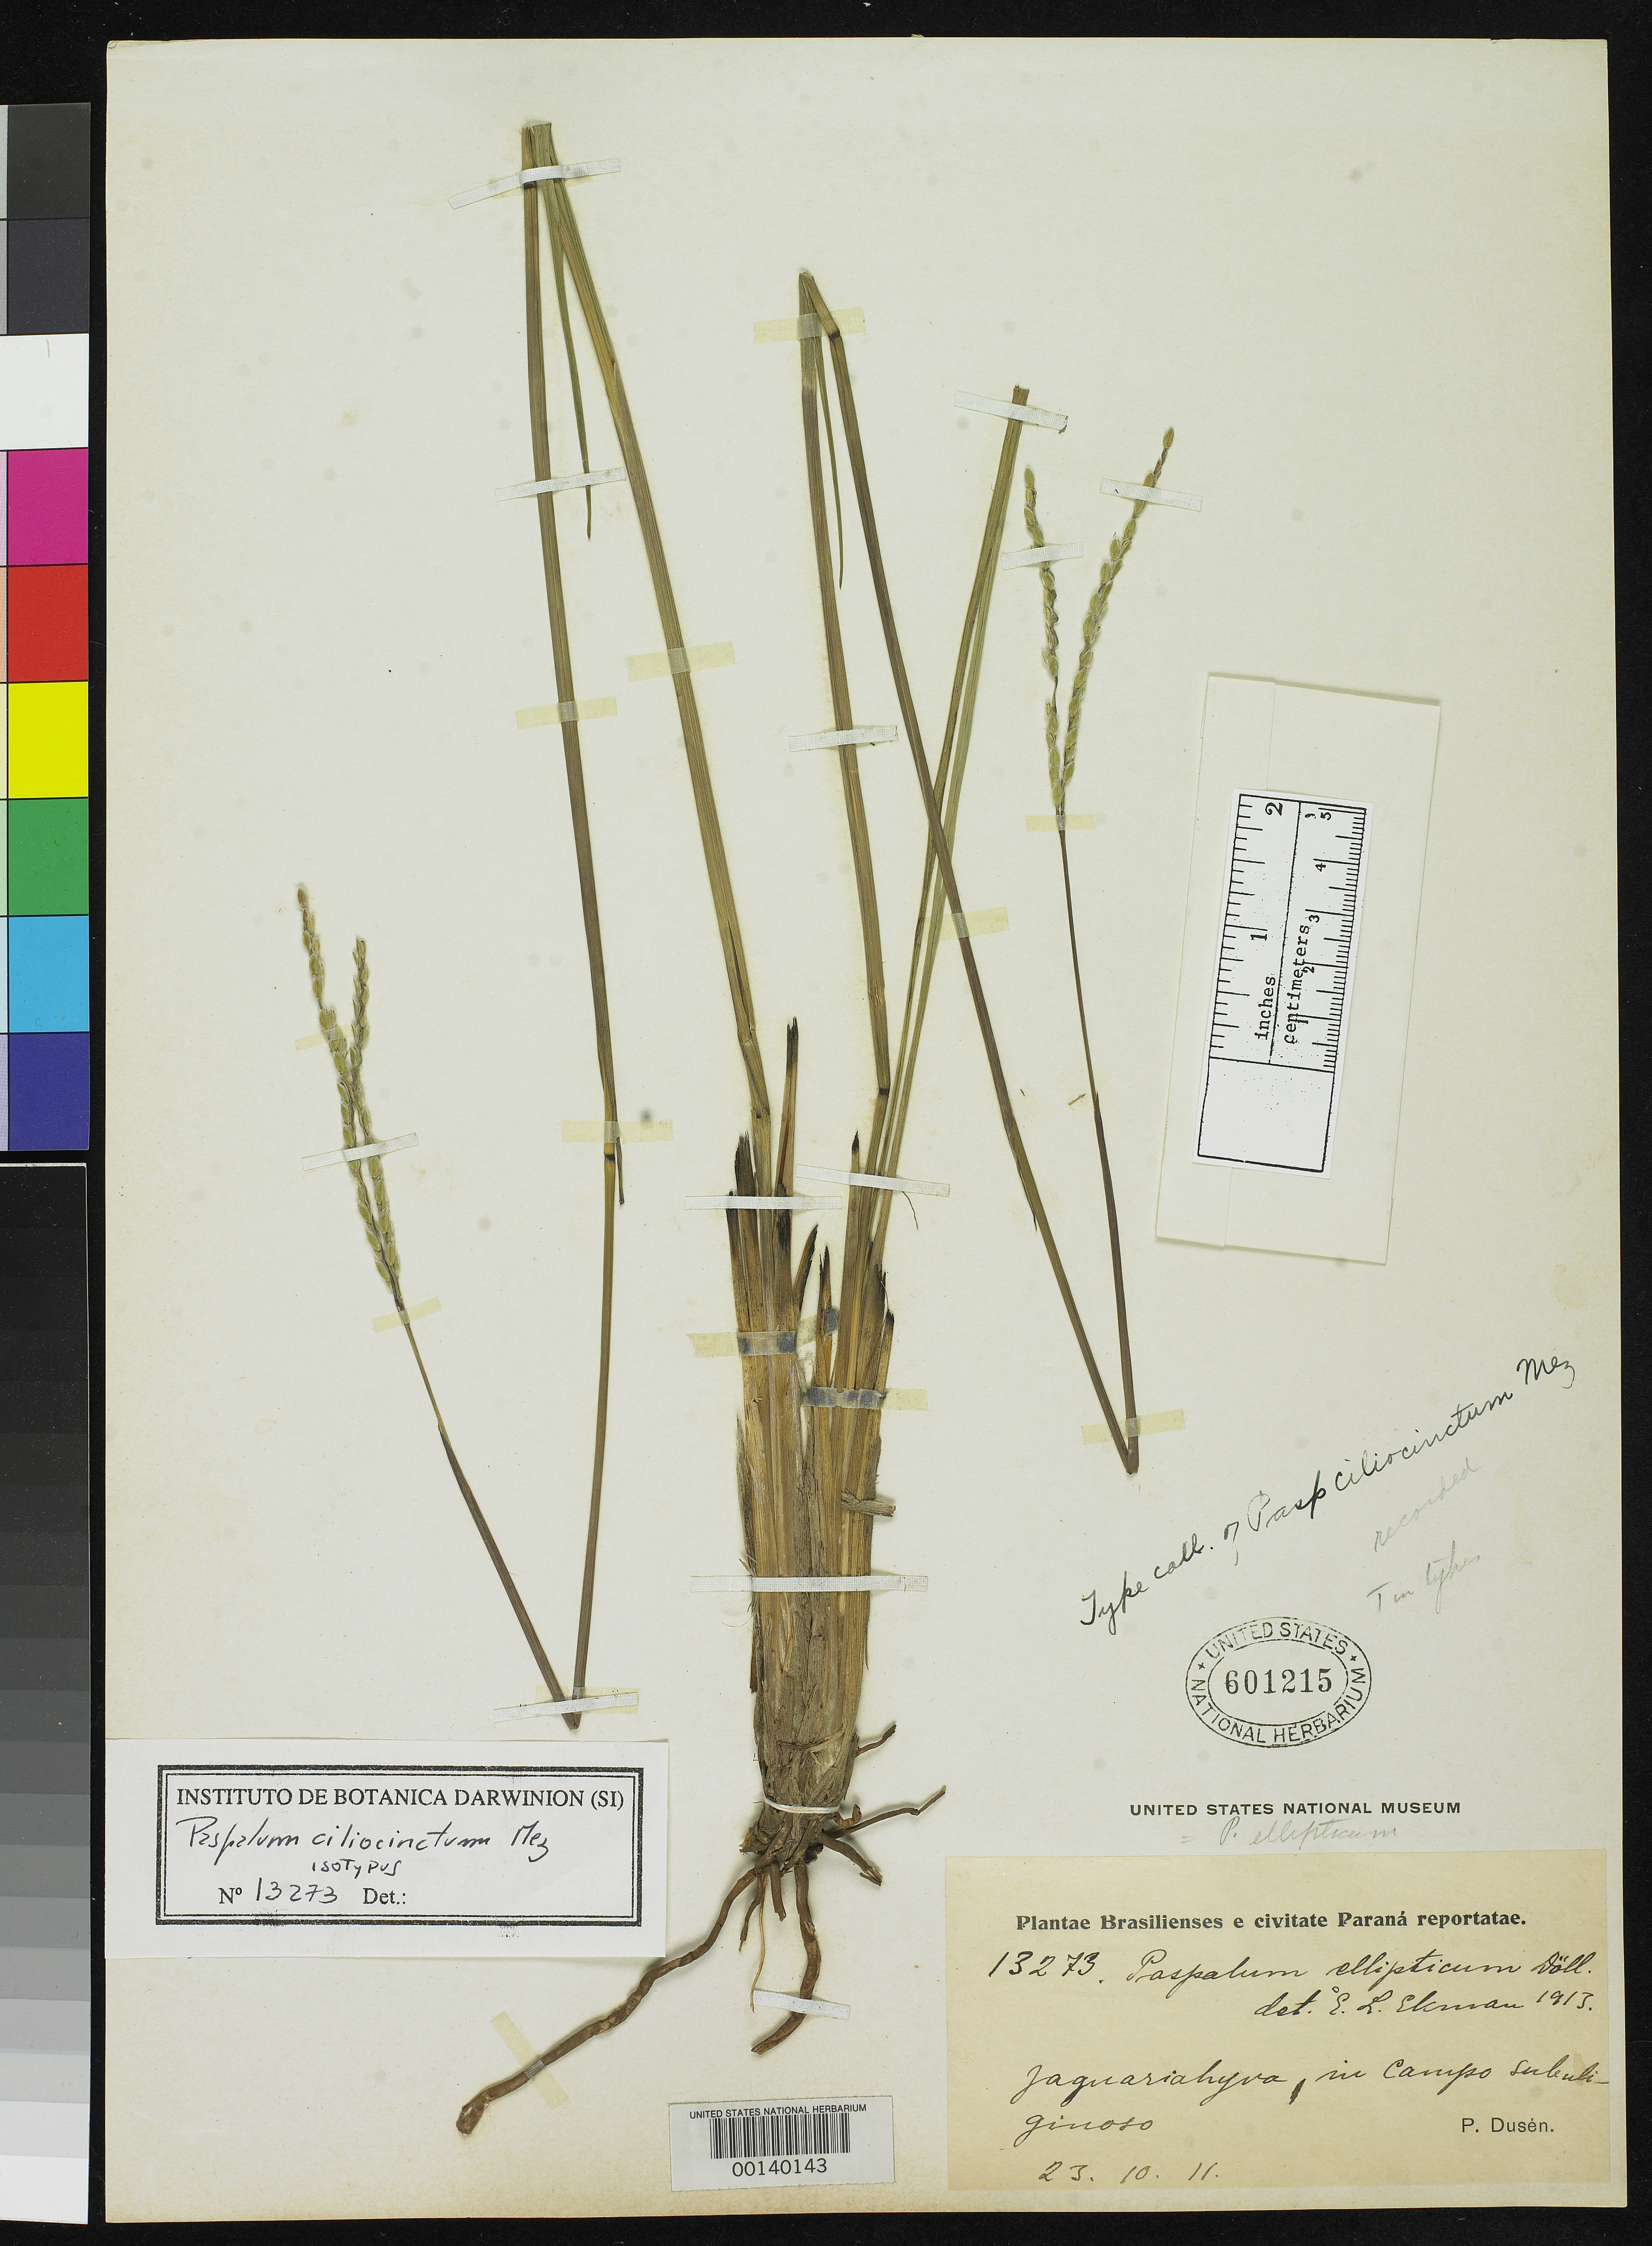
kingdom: Plantae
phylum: Tracheophyta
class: Liliopsida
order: Poales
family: Poaceae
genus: Paspalum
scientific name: Paspalum ciliocinctum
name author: Mez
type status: Isotype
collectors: P. Dusén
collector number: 13273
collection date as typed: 23 Oct 1911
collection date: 1911-10-23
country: Brazil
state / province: Paraná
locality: Jaguariahyva.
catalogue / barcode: US 601215